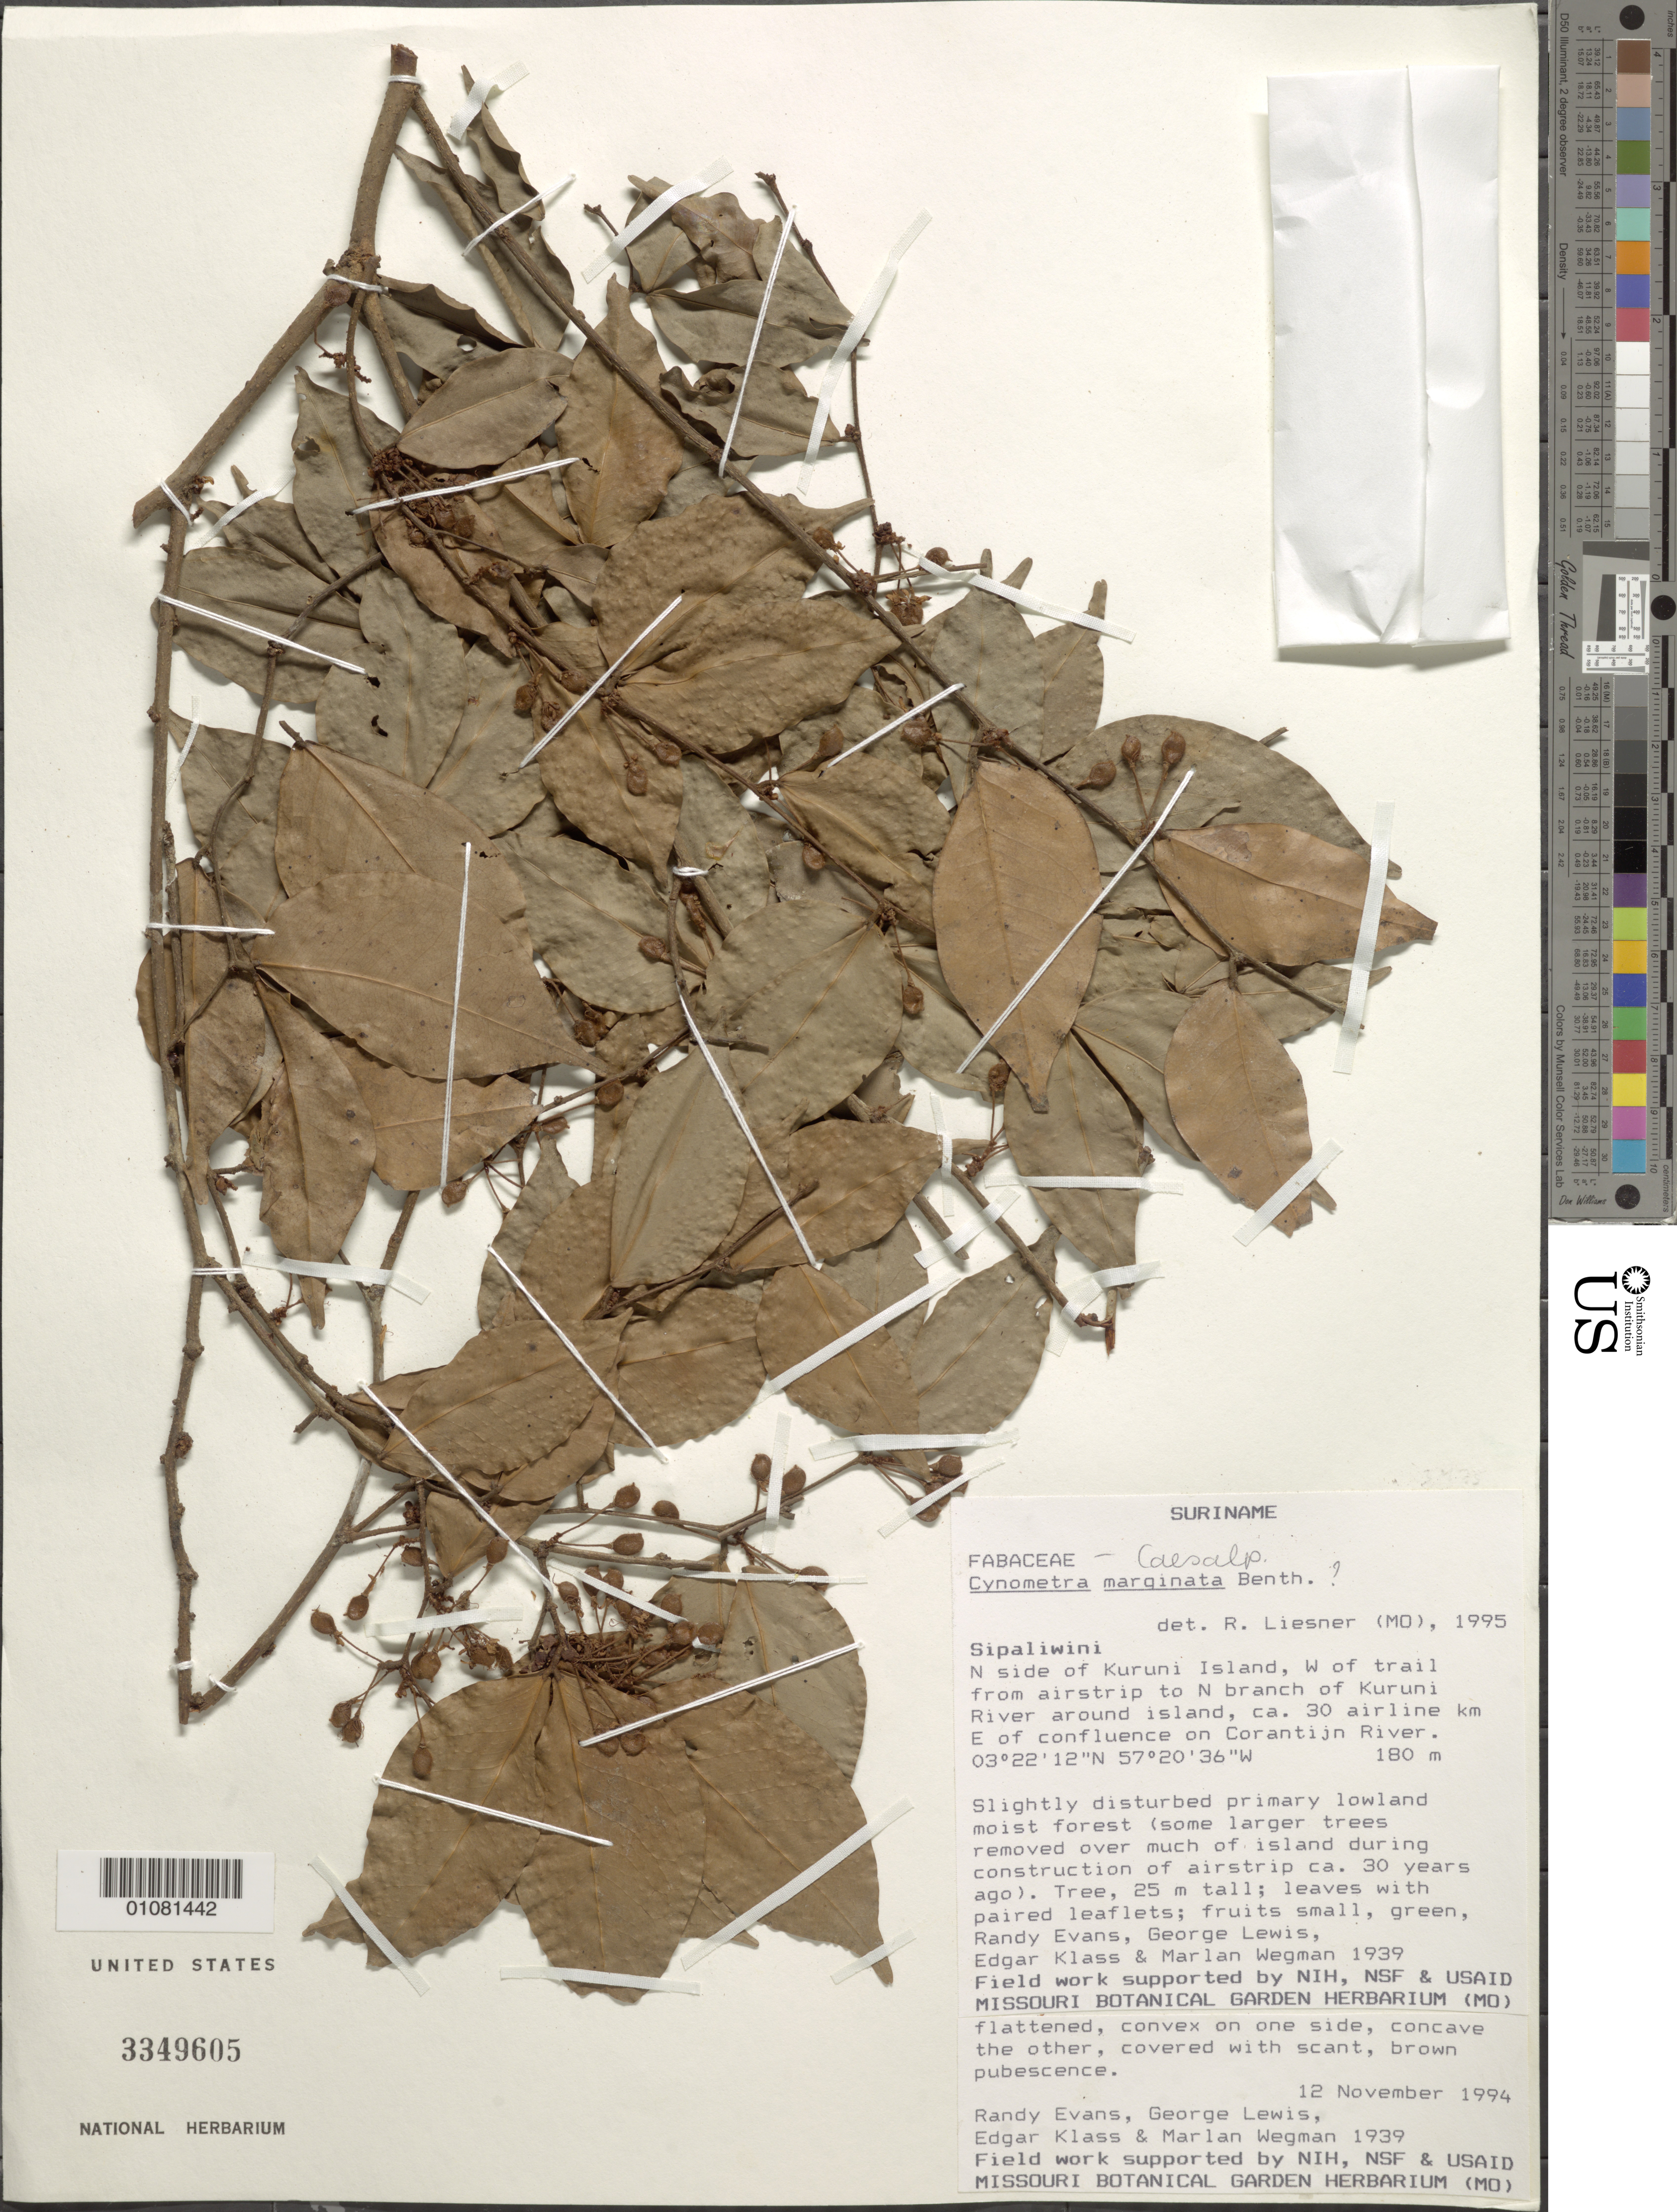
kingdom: Plantae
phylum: Tracheophyta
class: Magnoliopsida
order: Fabales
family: Fabaceae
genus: Cynometra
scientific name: Cynometra marginata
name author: Benth.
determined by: Liesner, R. L.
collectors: R. Evans, G. Lewis, E. Klass & M. Wegman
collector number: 1939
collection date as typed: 12-Nov-94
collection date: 1994-11-12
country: Suriname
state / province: Sipaliwini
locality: Kuruni Island, N side, W of trail from airstrip to N branch of Kuruni R., ca 30 airline km E of confluence on Corantijn R.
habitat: Primary lowland moist forest, slightly disturbed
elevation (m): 180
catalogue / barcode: US 3349605